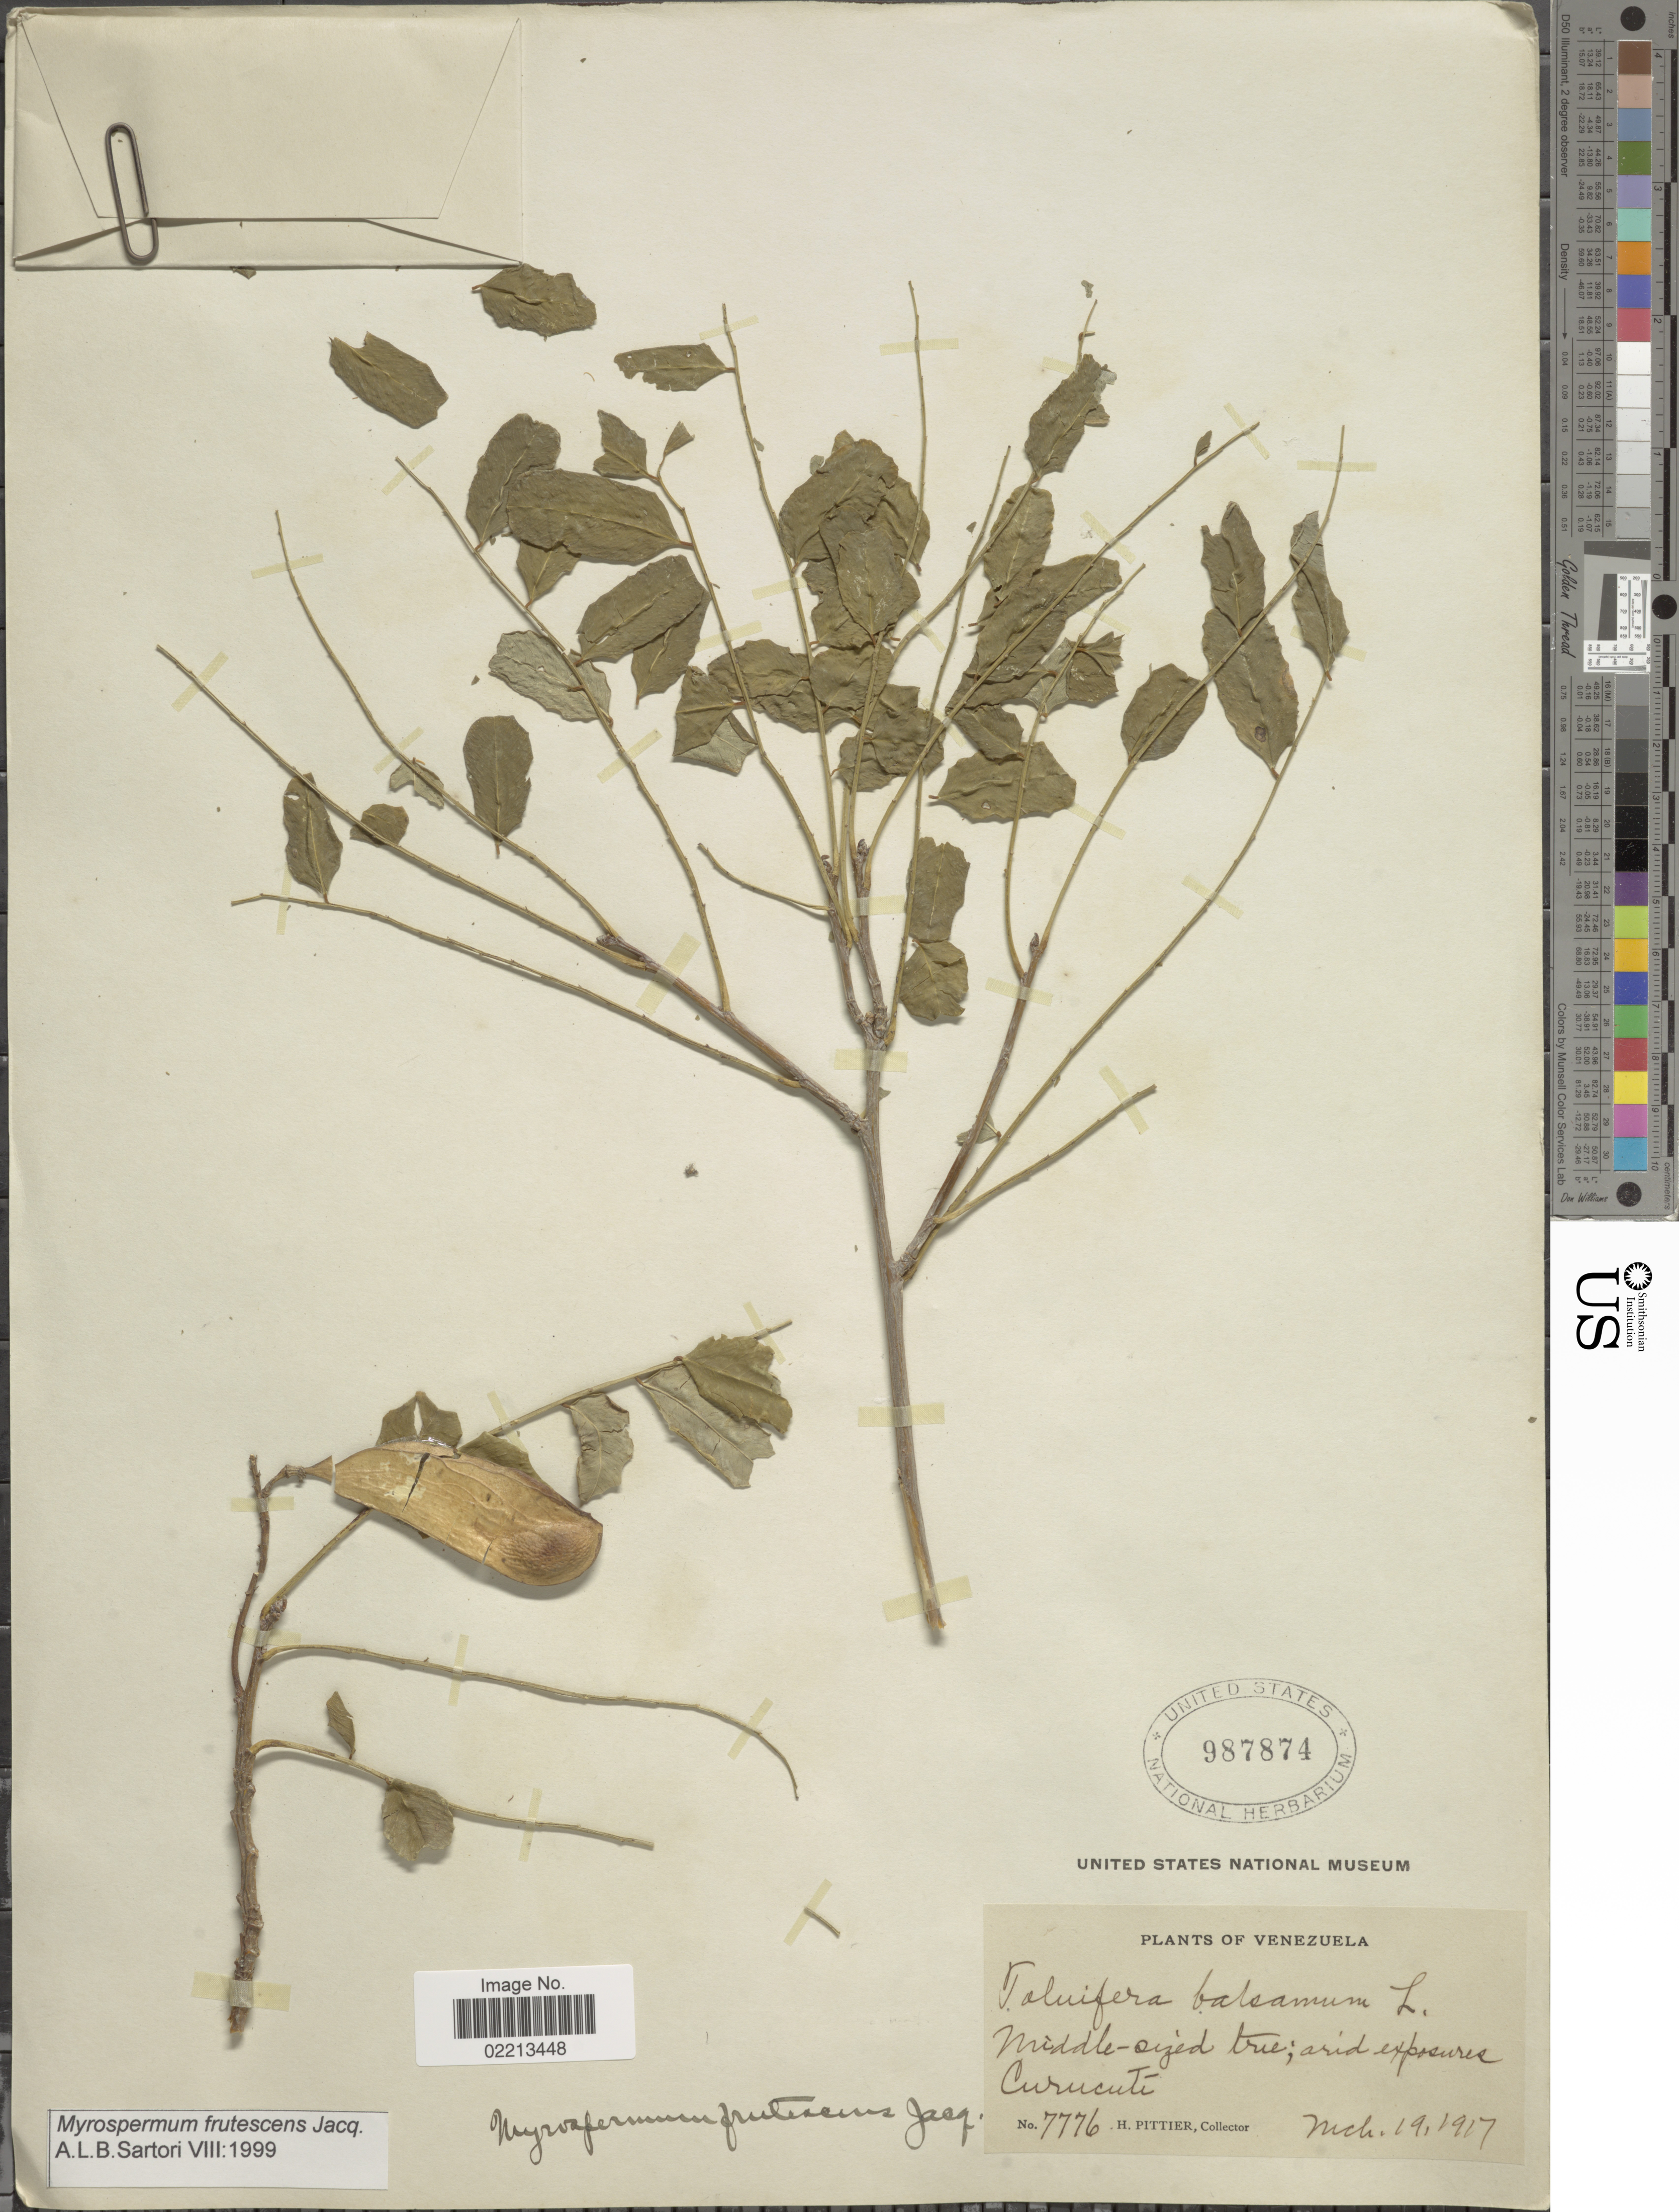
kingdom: Plantae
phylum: Tracheophyta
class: Magnoliopsida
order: Fabales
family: Fabaceae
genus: Myrospermum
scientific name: Myrospermum frutescens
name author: Jacq.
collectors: H. F. Pittier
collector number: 7776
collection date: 1917-03-19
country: Venezuela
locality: Curucuti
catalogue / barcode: US 987874